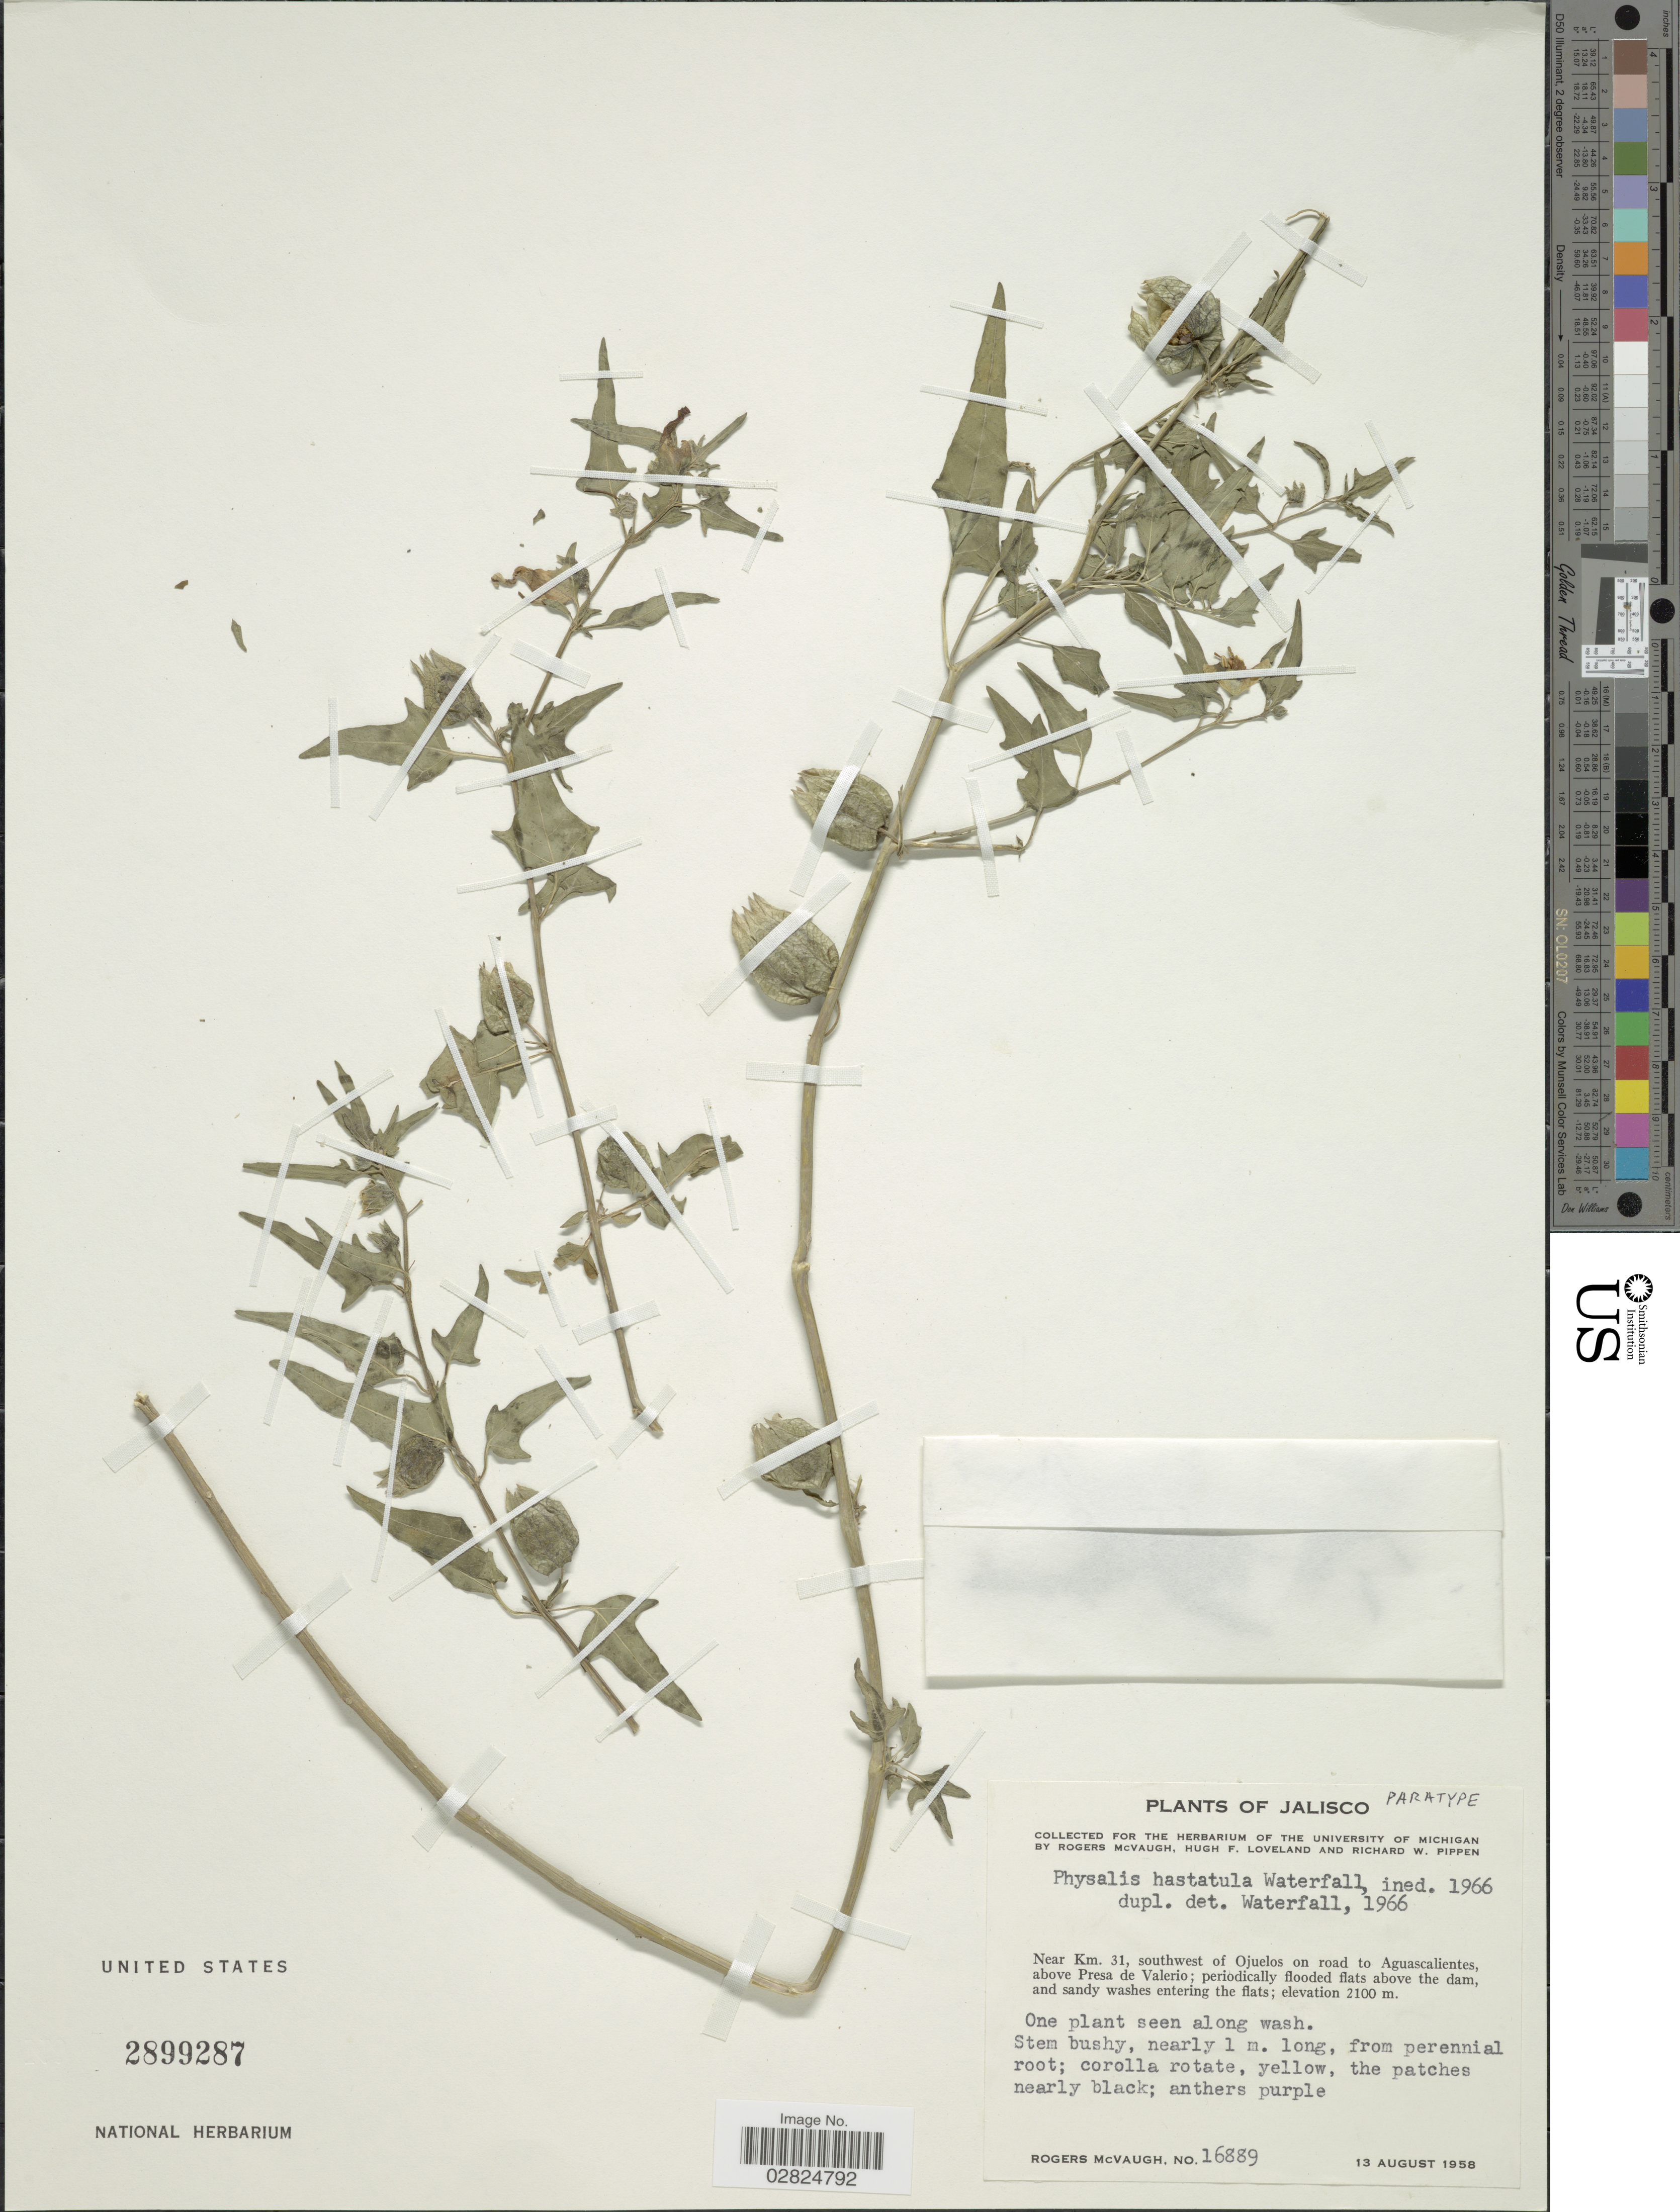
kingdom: Plantae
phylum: Tracheophyta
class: Magnoliopsida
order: Solanales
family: Solanaceae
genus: Physalis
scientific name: Physalis hastatula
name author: Waterf.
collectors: R. McVaugh, H. Loveland & R. W. Pippen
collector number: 16889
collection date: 1958-08-13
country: Mexico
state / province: Jalisco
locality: Near Km. 31, southwest of Ojuelos on road to Aguascalientes, above Presa de Valerio.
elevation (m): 2100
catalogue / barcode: US 2899287